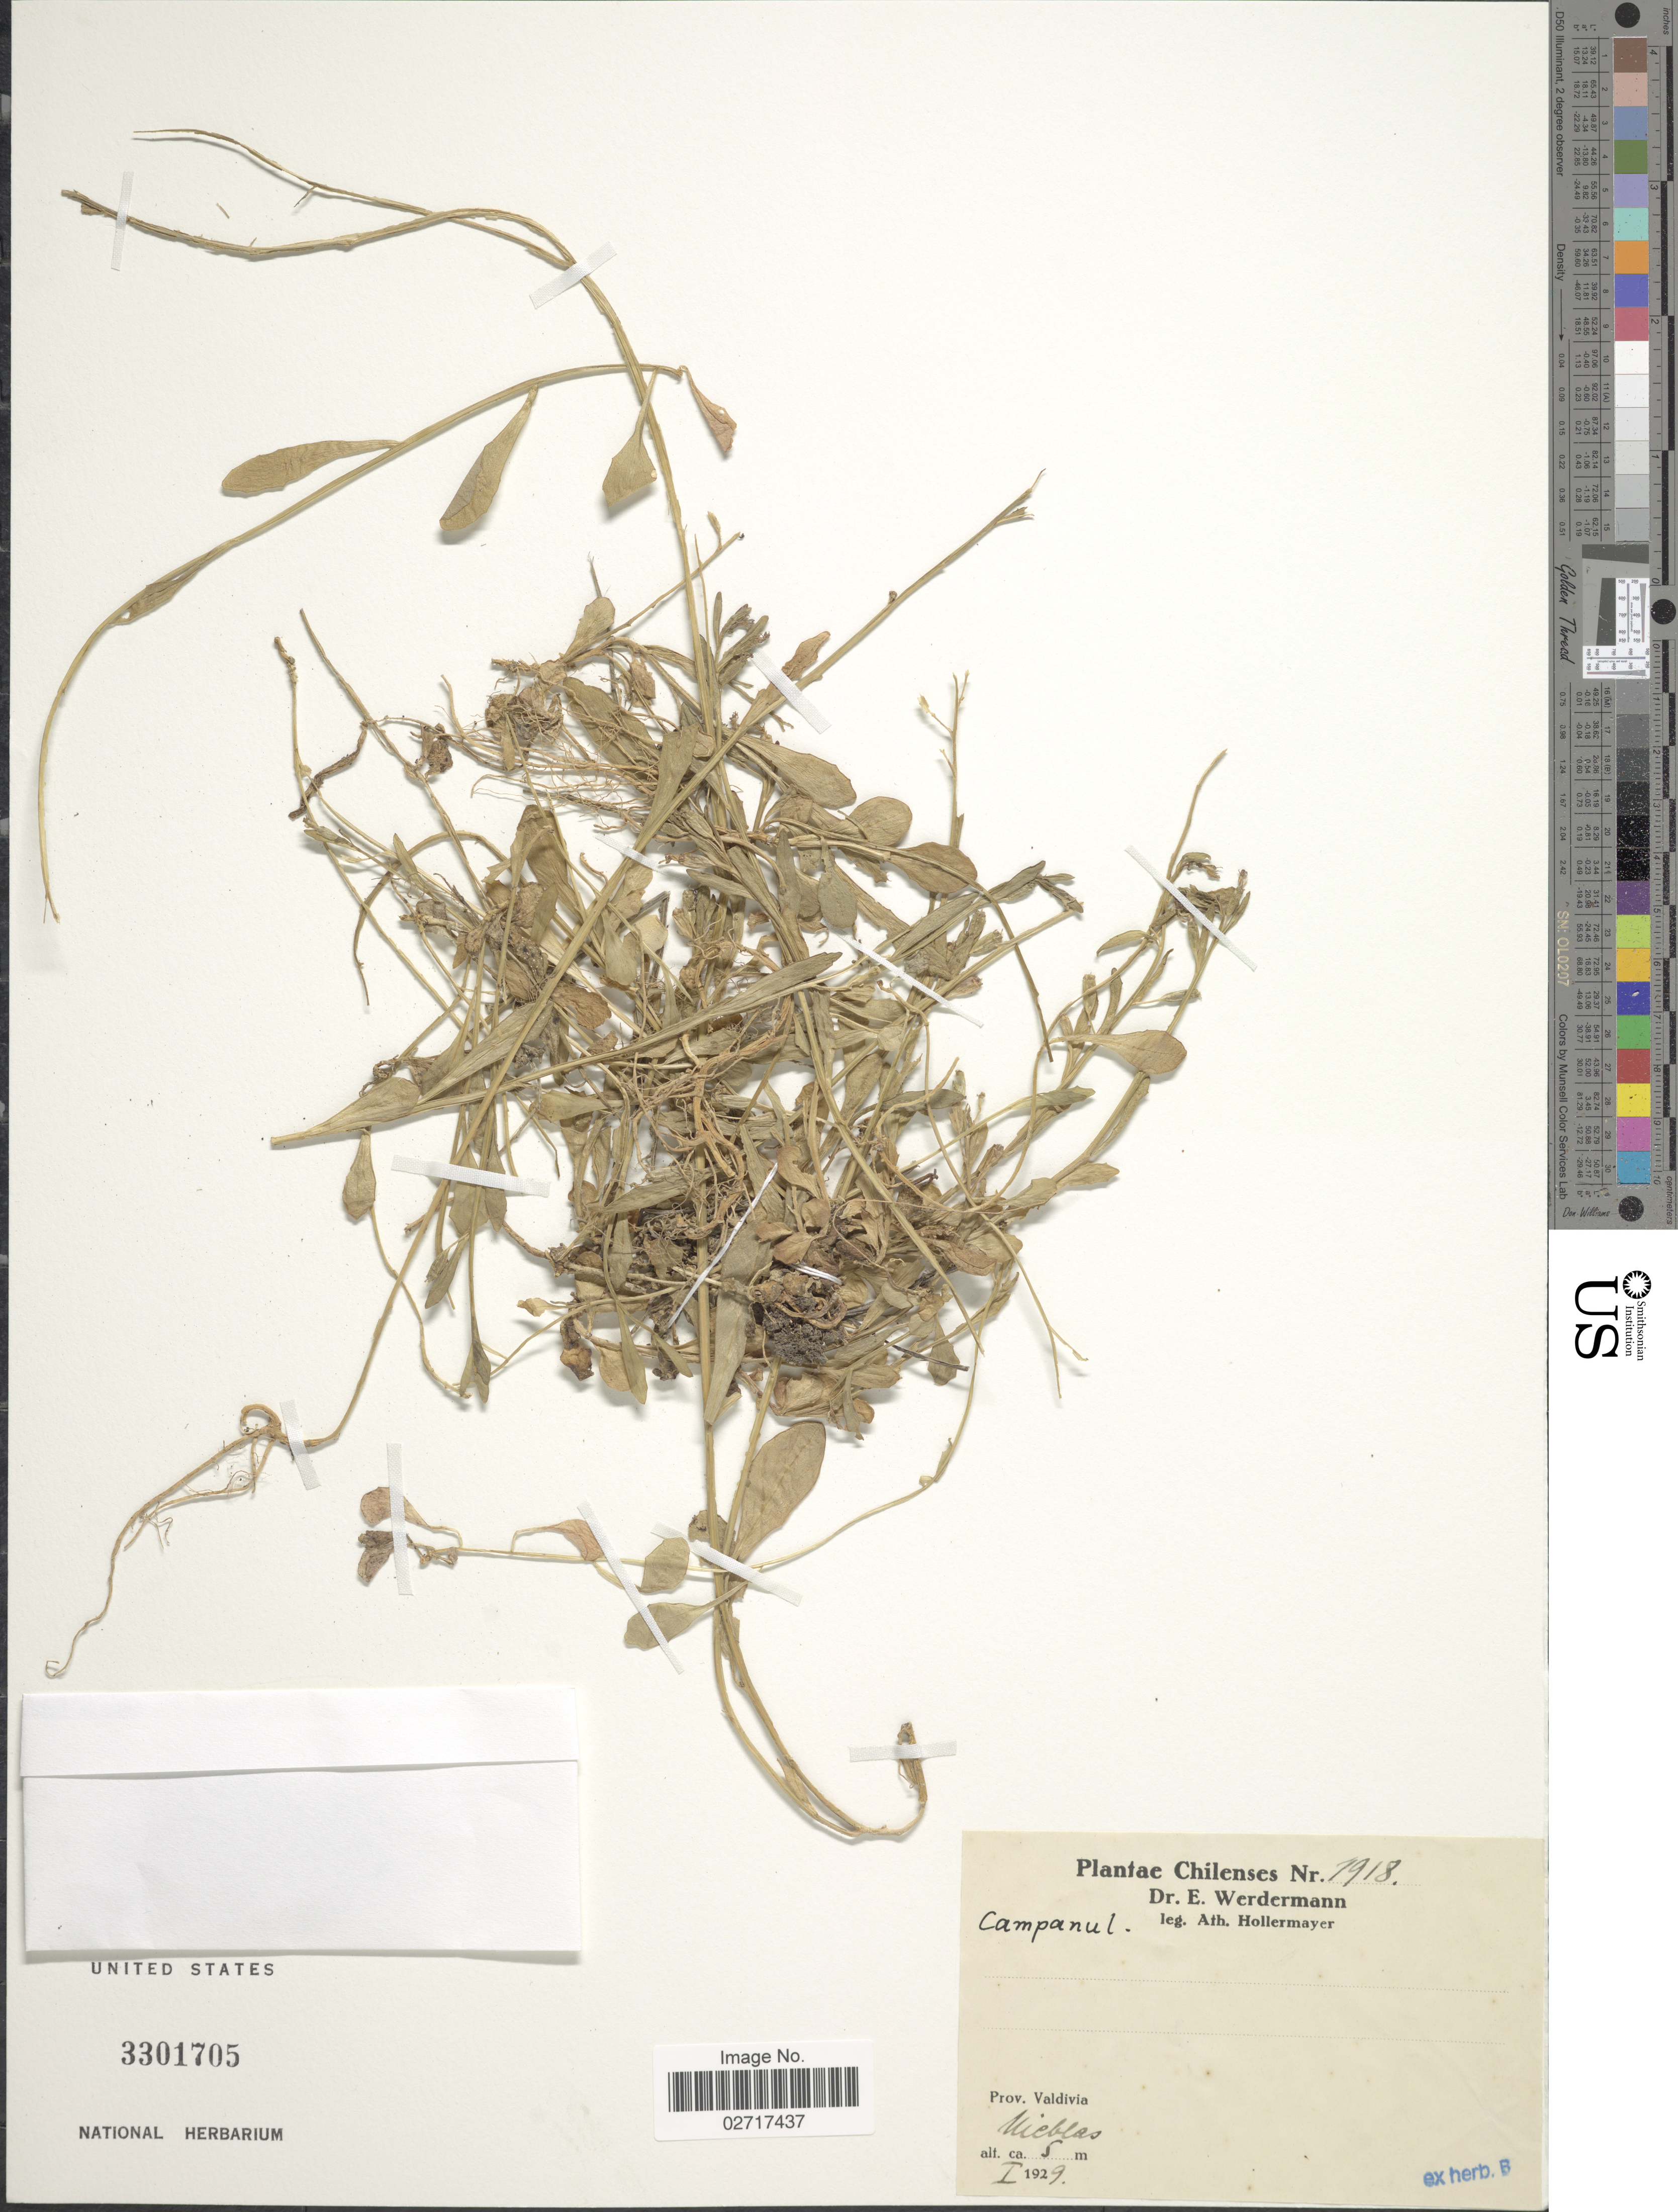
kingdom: Plantae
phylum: Tracheophyta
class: Magnoliopsida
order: Asterales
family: Campanulaceae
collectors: A. Hollermayer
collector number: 7918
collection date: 1929-01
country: Chile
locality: Prov. Valdivia. Nieblas.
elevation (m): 5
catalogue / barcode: US 3301705